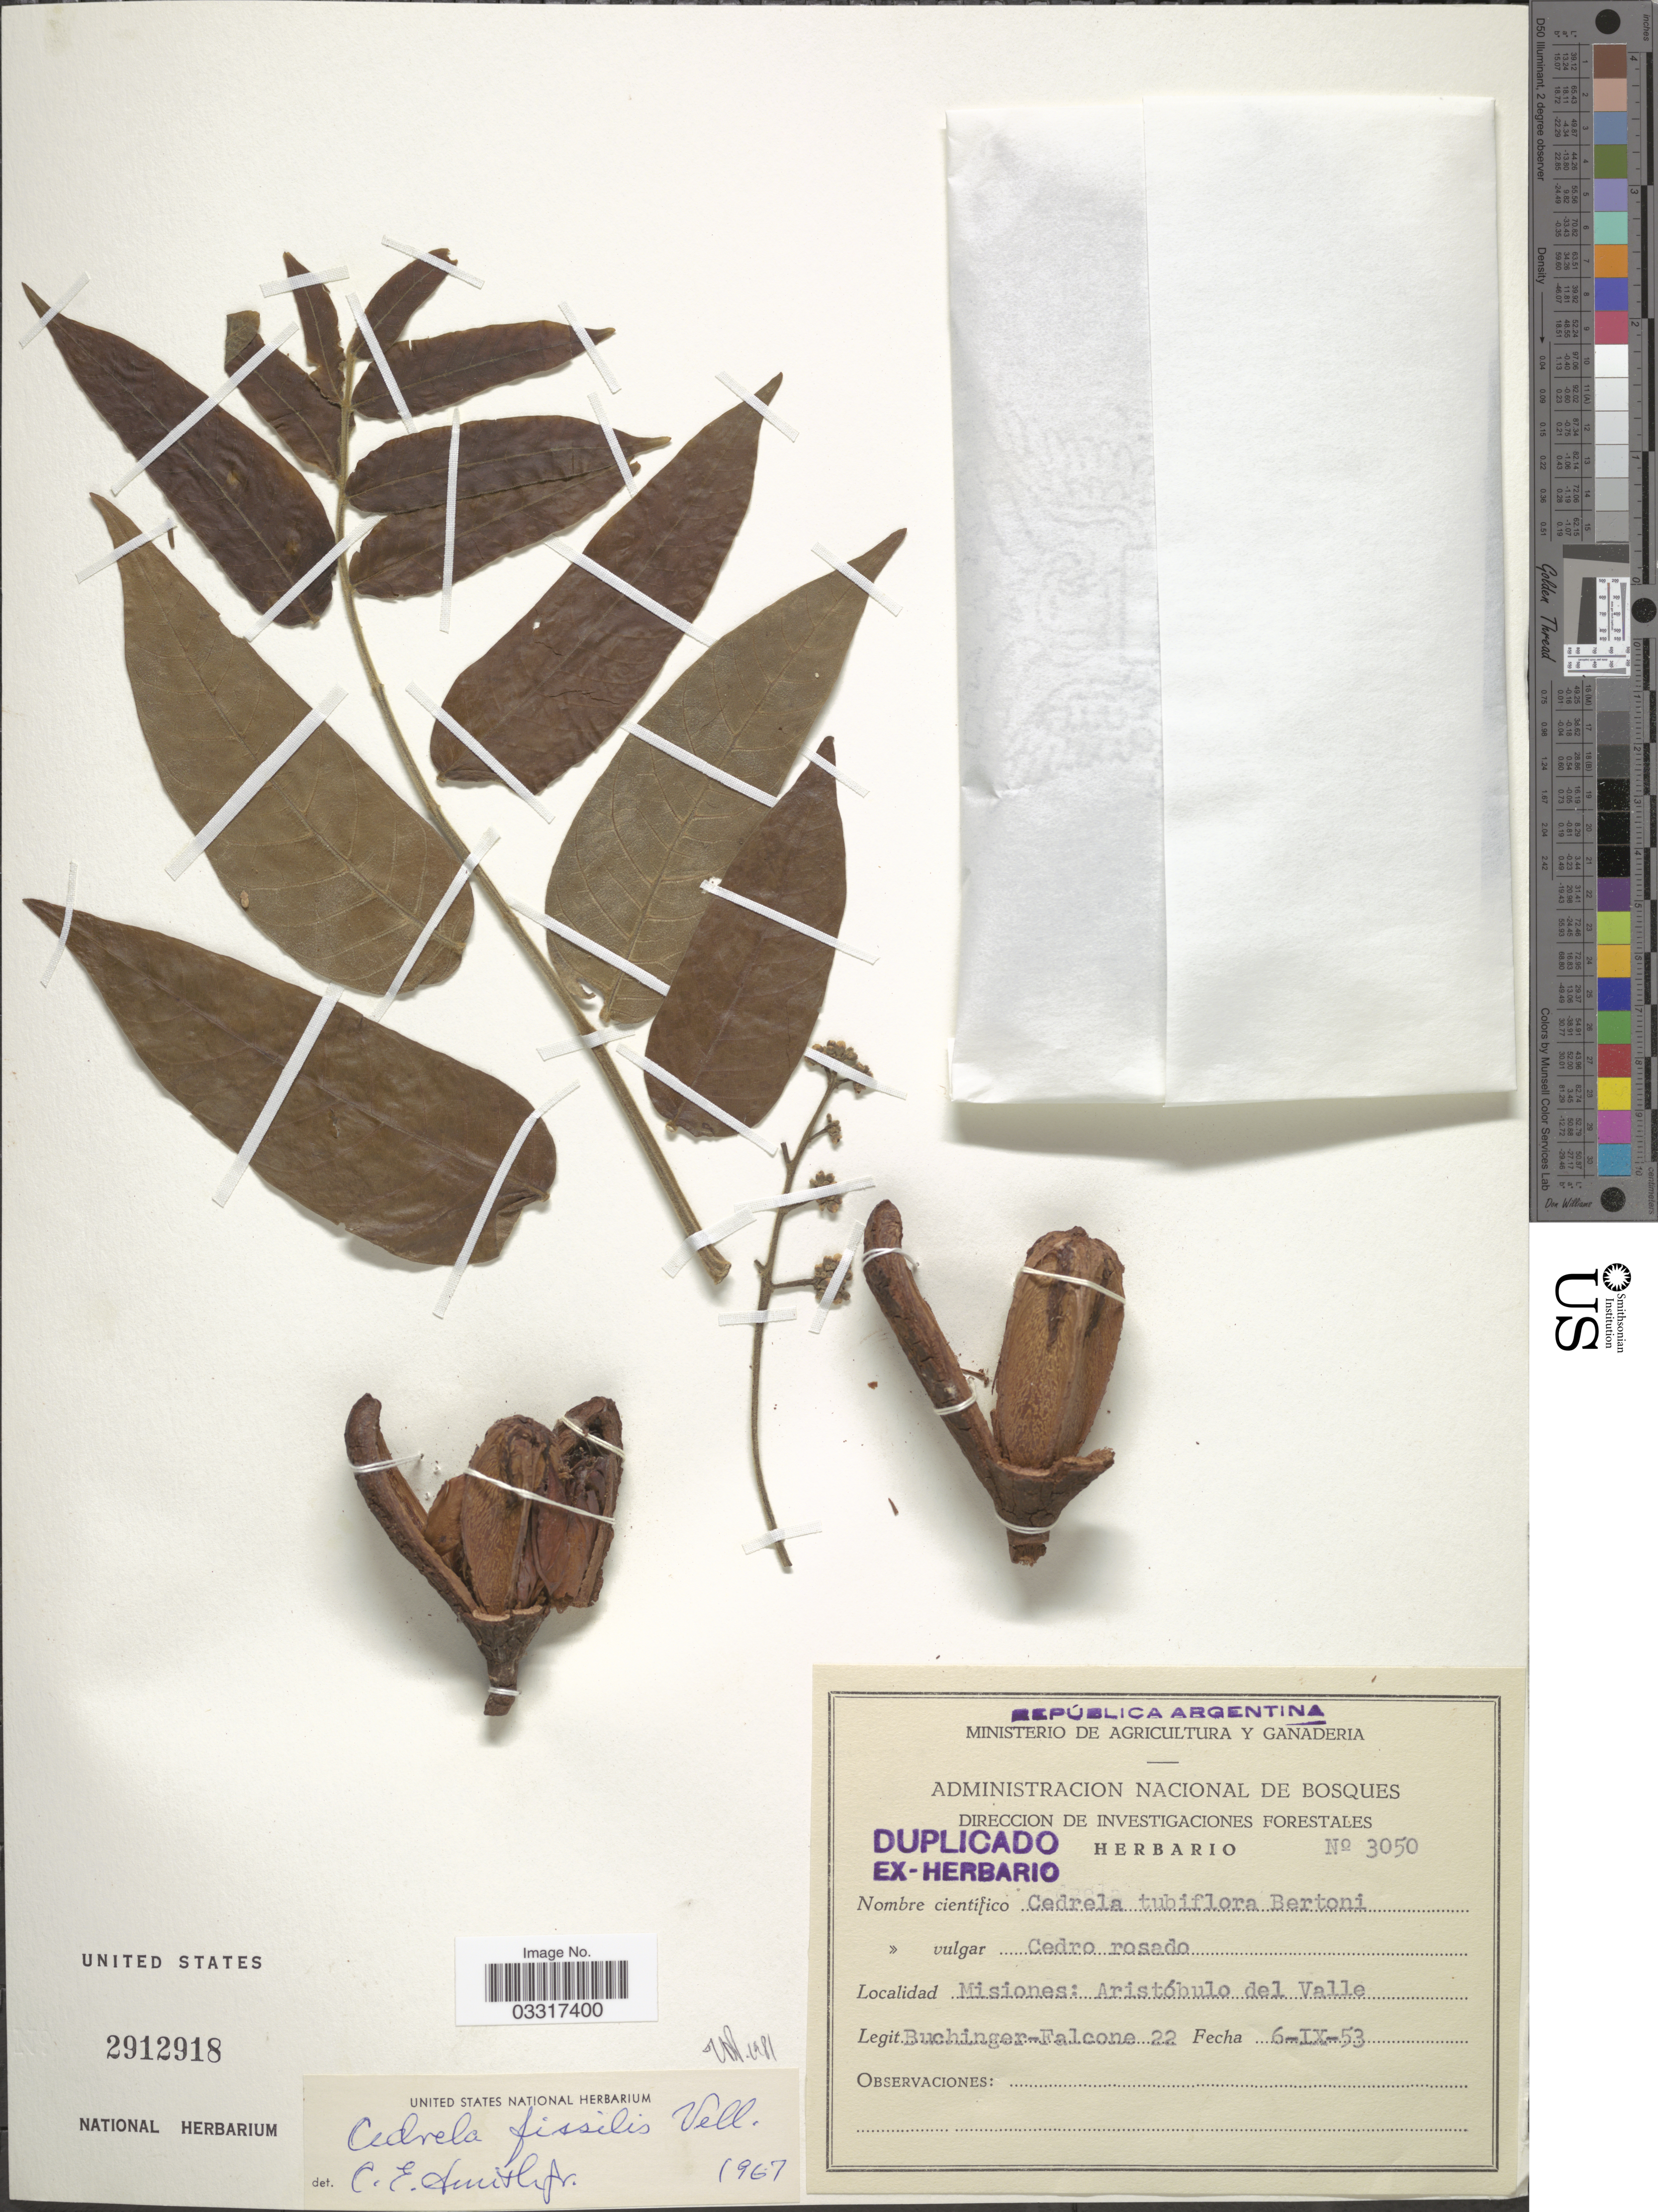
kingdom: Plantae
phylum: Tracheophyta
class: Magnoliopsida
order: Sapindales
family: Meliaceae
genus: Cedrela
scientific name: Cedrela fissilis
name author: Vell.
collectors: J. D. Buchinger & R. Falcone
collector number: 22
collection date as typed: Transcribed d/m/y: 6/9/53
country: Argentina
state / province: Misiones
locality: Aristóbulo del Valle.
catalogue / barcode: US 2912918